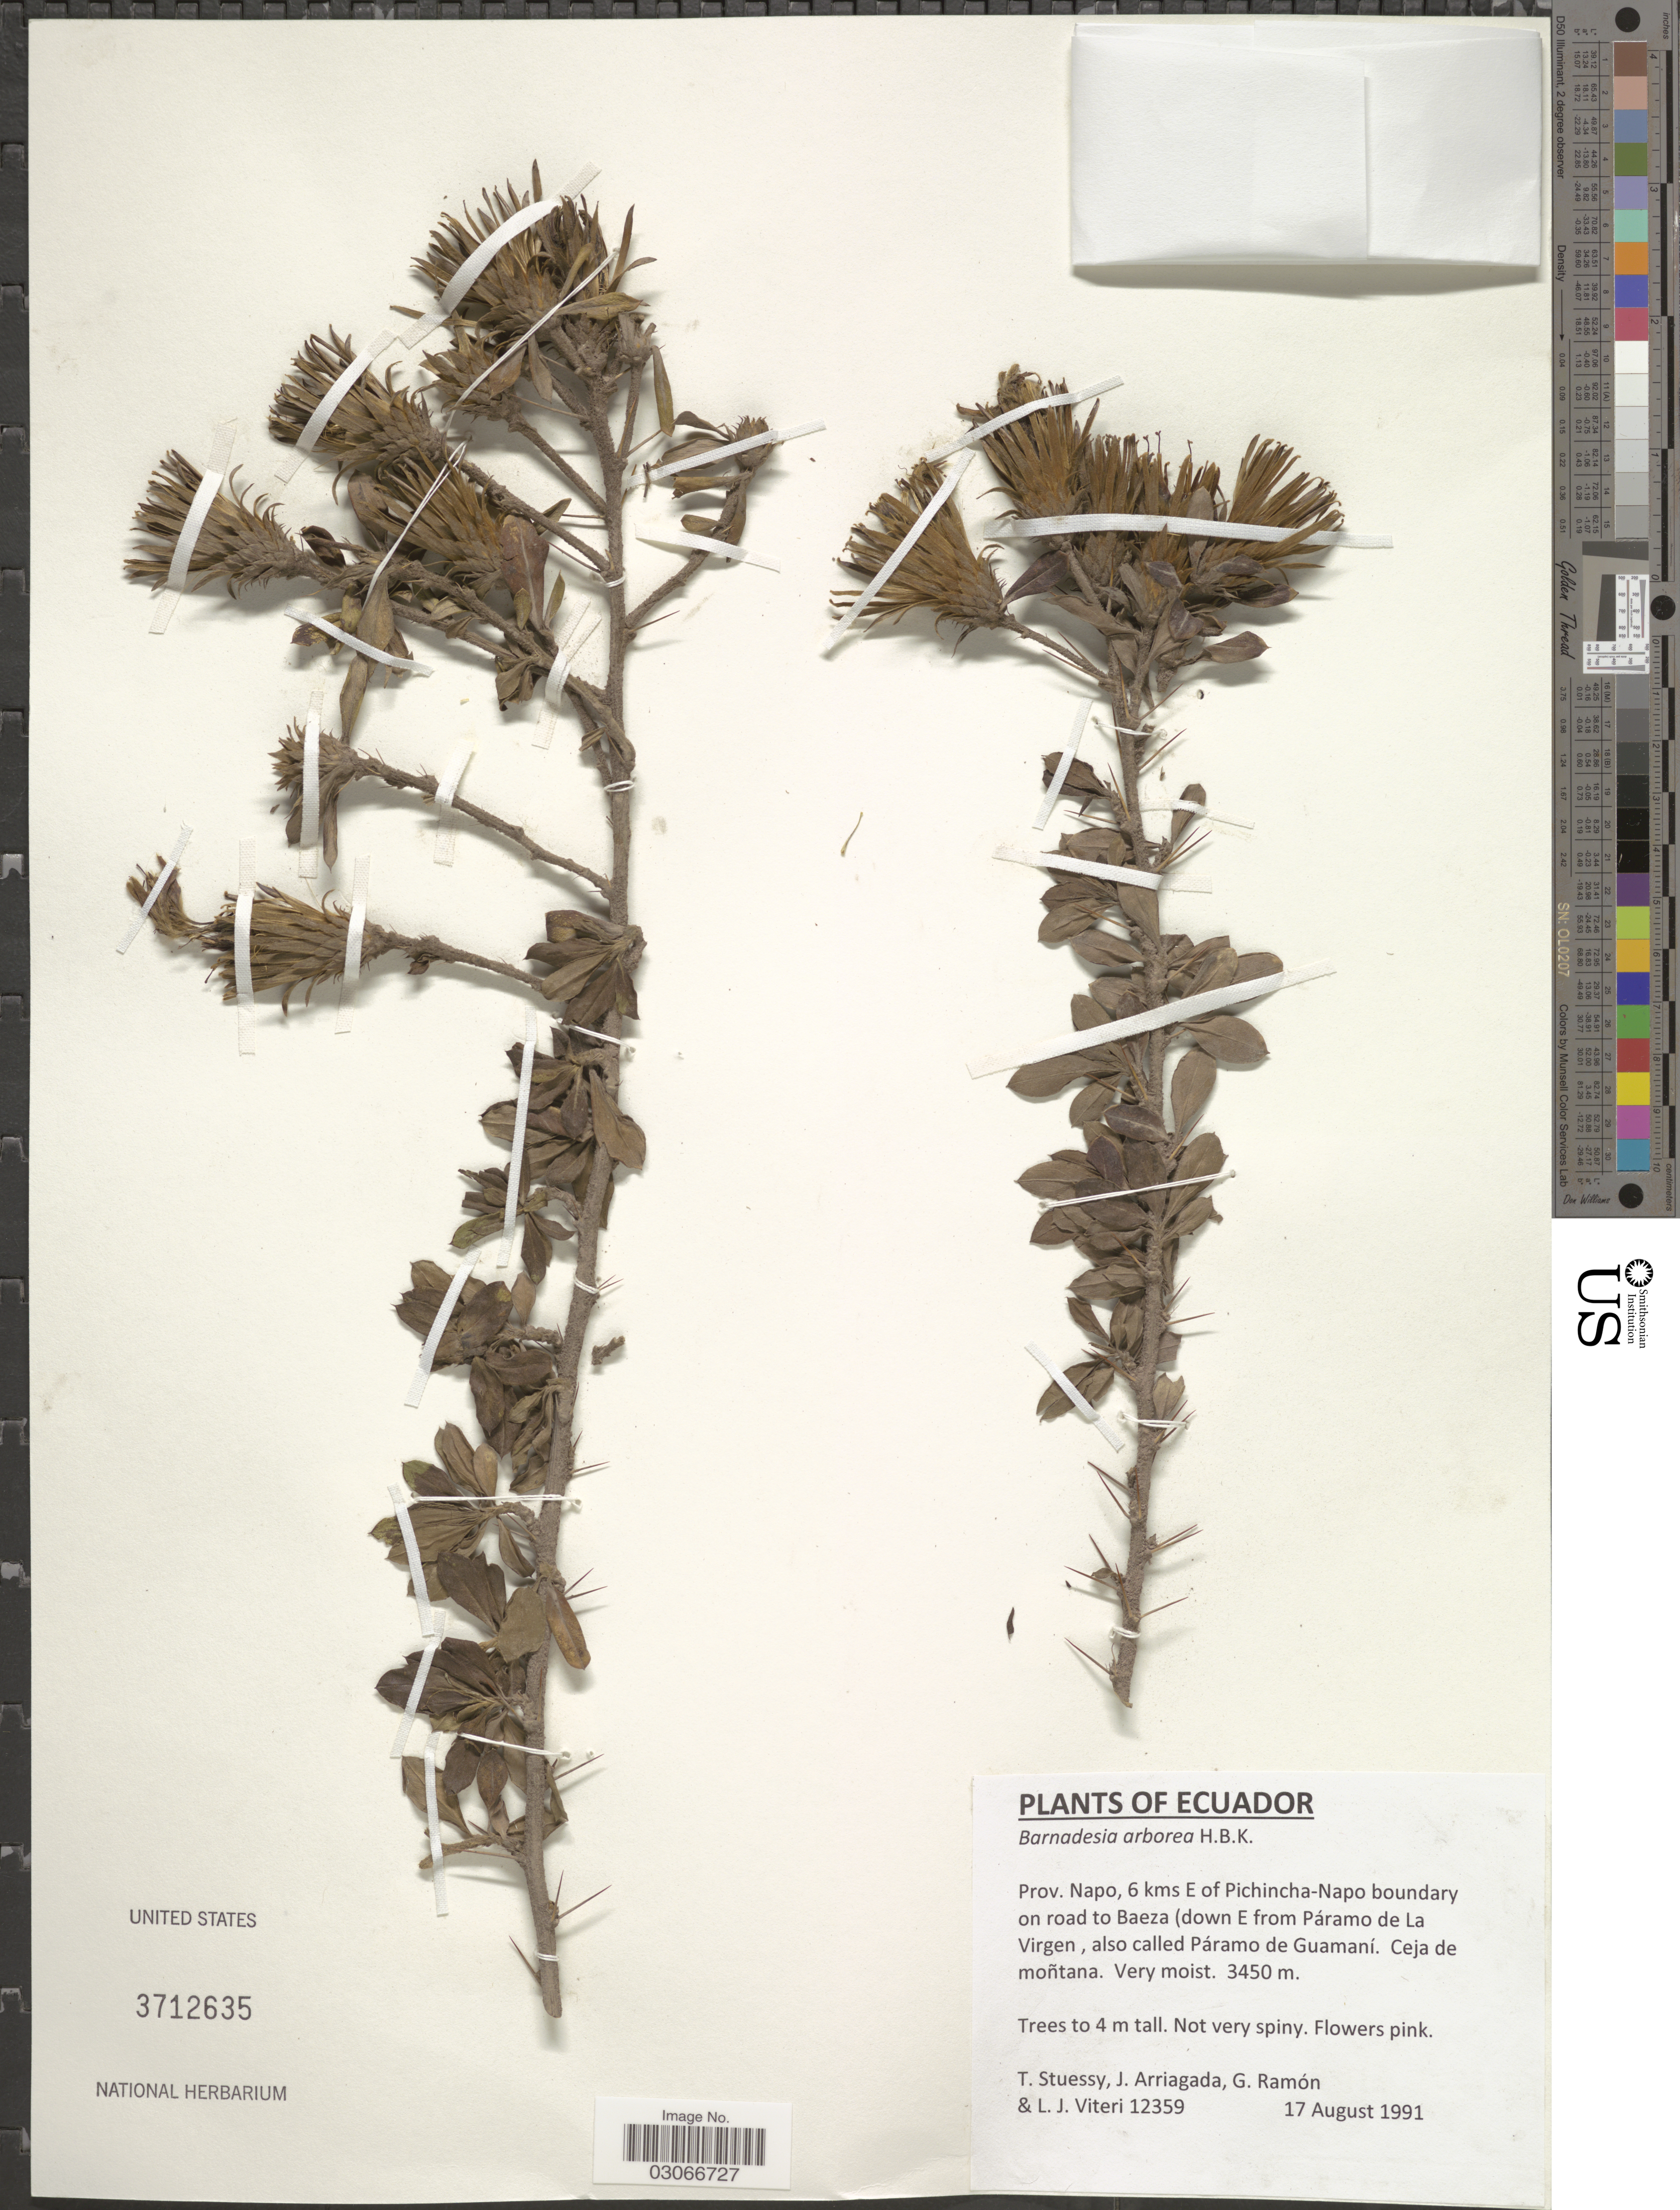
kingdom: Plantae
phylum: Tracheophyta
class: Magnoliopsida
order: Asterales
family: Asteraceae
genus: Barnadesia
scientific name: Barnadesia arborea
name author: Kunth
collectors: T. Steussy, J. Arriagada, G. Ramón & L. Viteri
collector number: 12359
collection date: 1991-08-17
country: Ecuador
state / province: Napo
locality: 6 kms E of Pichincha-Napo boundary on road to Baeza (down E from Páramo de La Virgen, also called Páramo de Guamaní.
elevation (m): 3450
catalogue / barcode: US 3712635